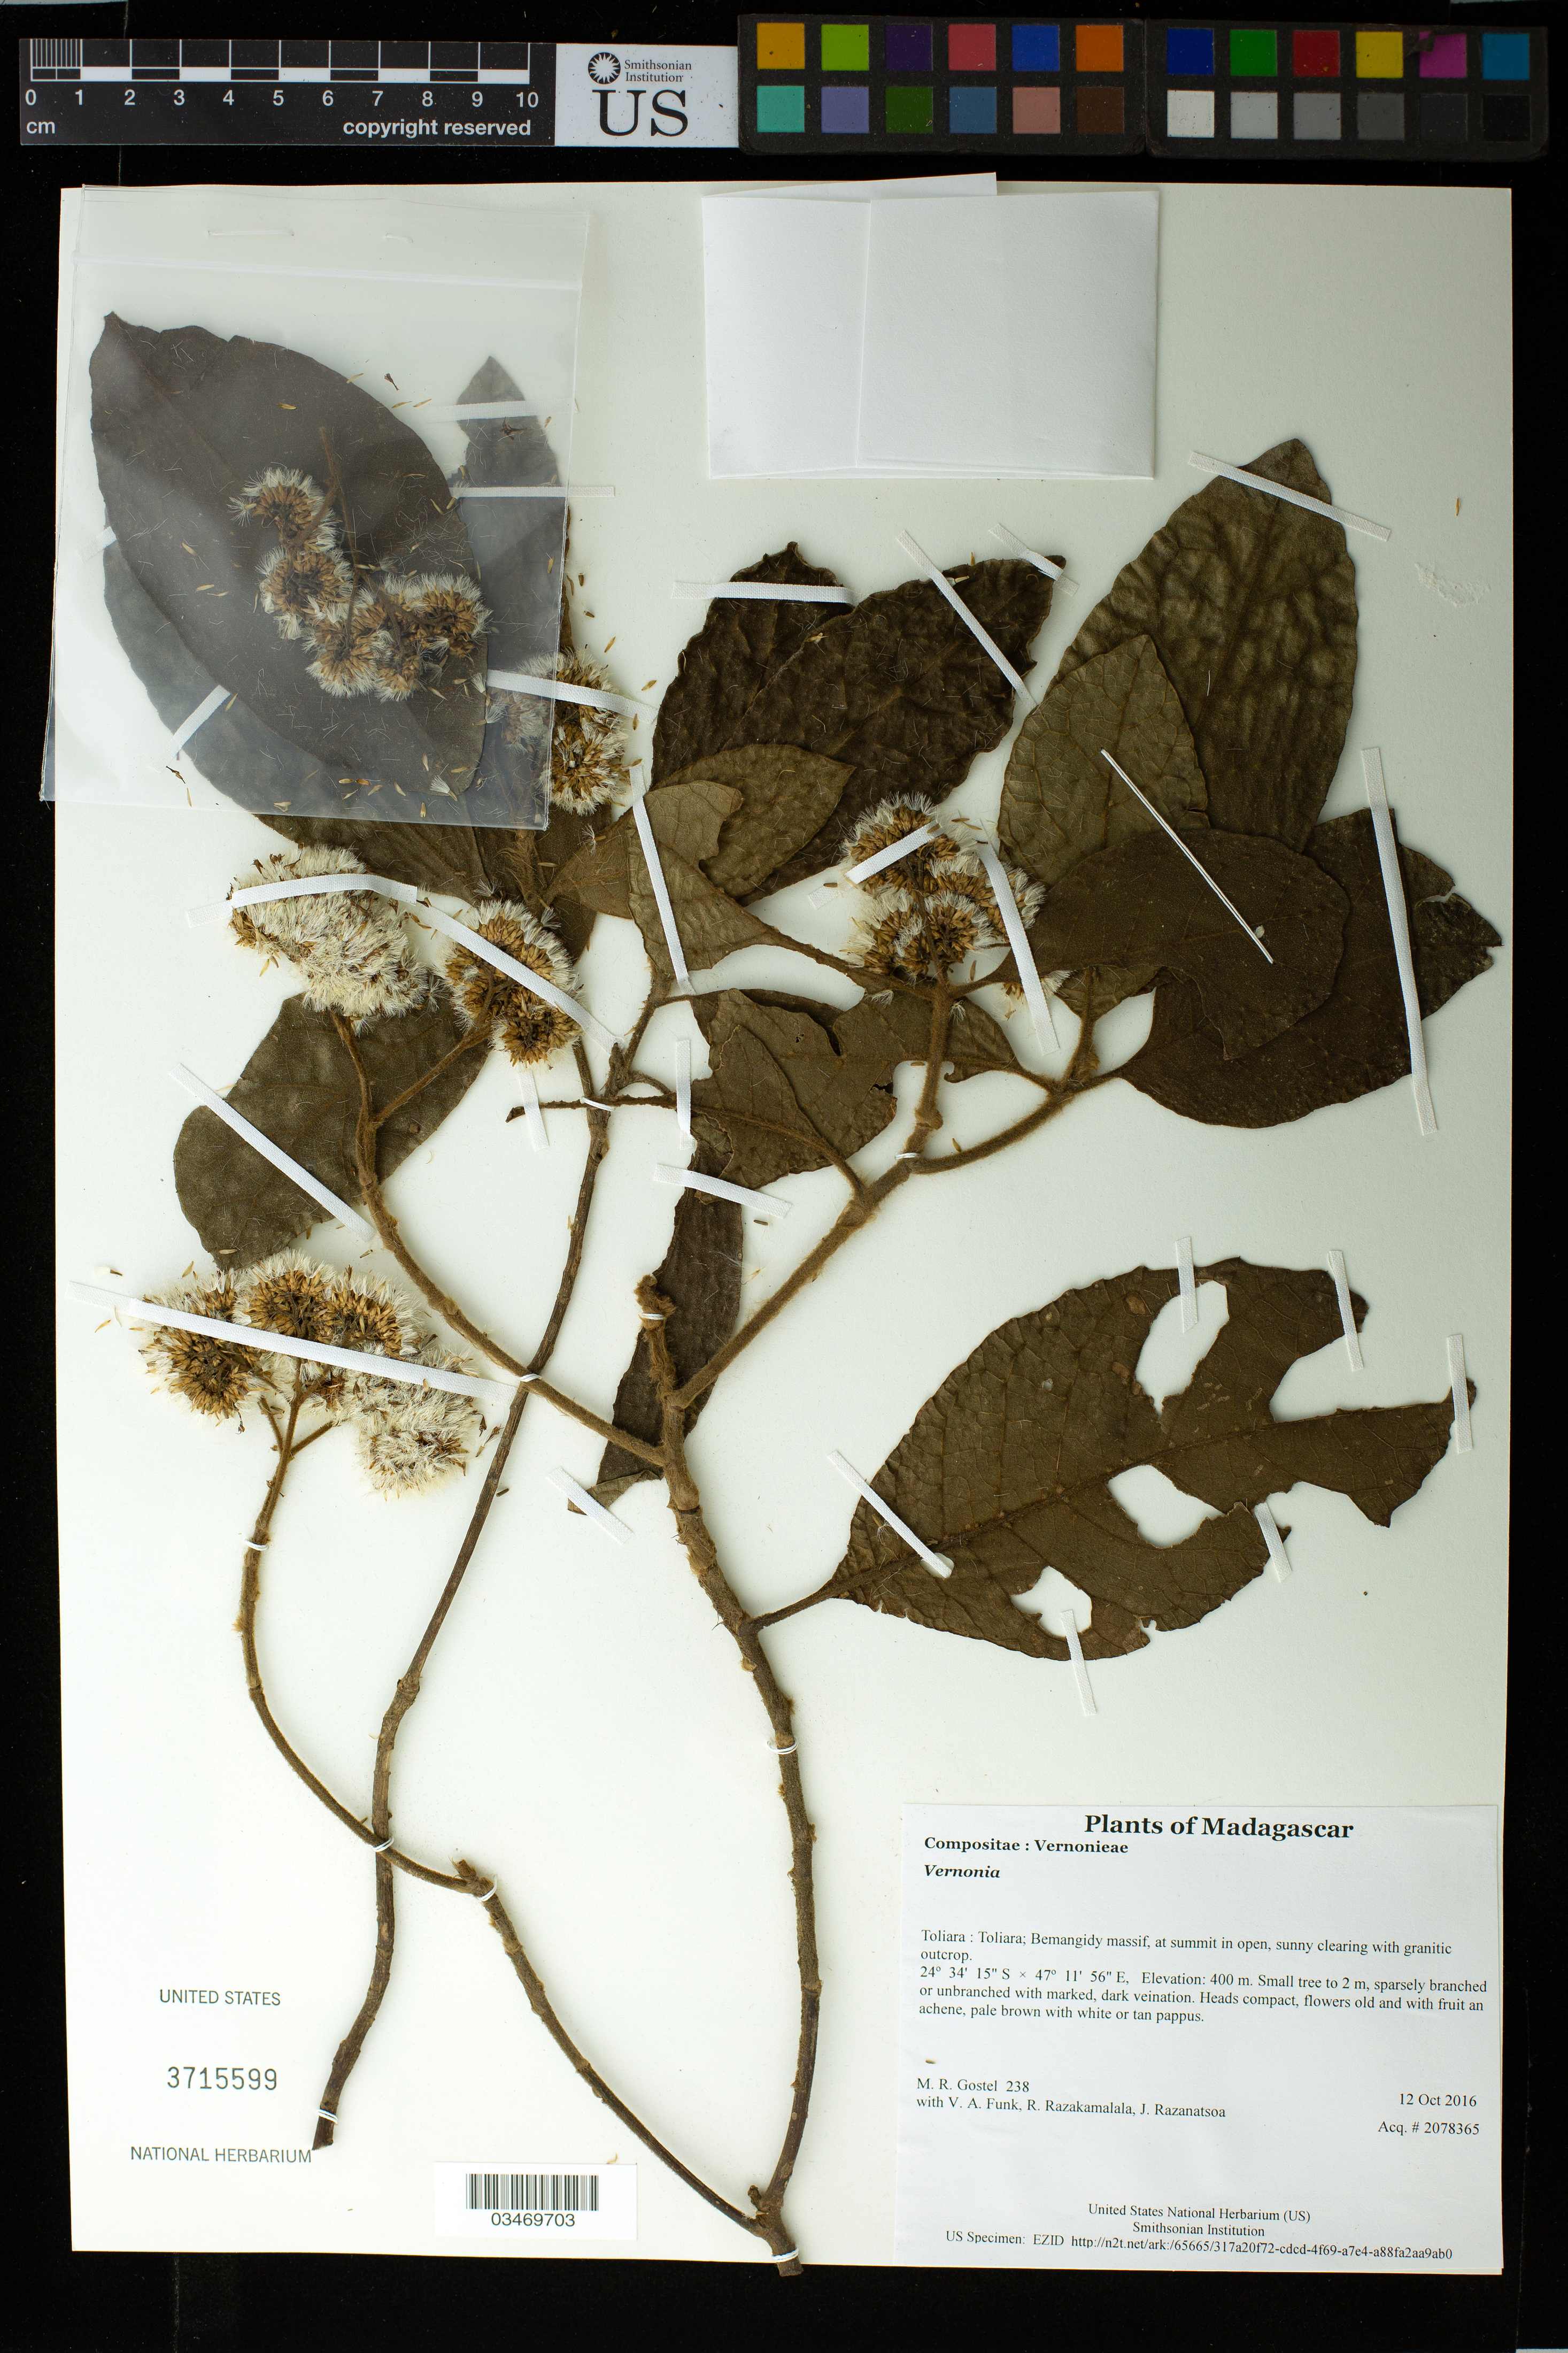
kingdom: Plantae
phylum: Tracheophyta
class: Magnoliopsida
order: Asterales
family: Asteraceae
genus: Vernonia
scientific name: Vernonia sp.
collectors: V. Funk, R. Razakamalala & J. Razanatsoa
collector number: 238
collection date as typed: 12 Oct 2016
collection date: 2016-10-12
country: Madagascar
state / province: Anosy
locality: Toliara; Bemangidy massif, at summit in open, sunny clearing with granitic outcrop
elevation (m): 400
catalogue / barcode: US 3715599